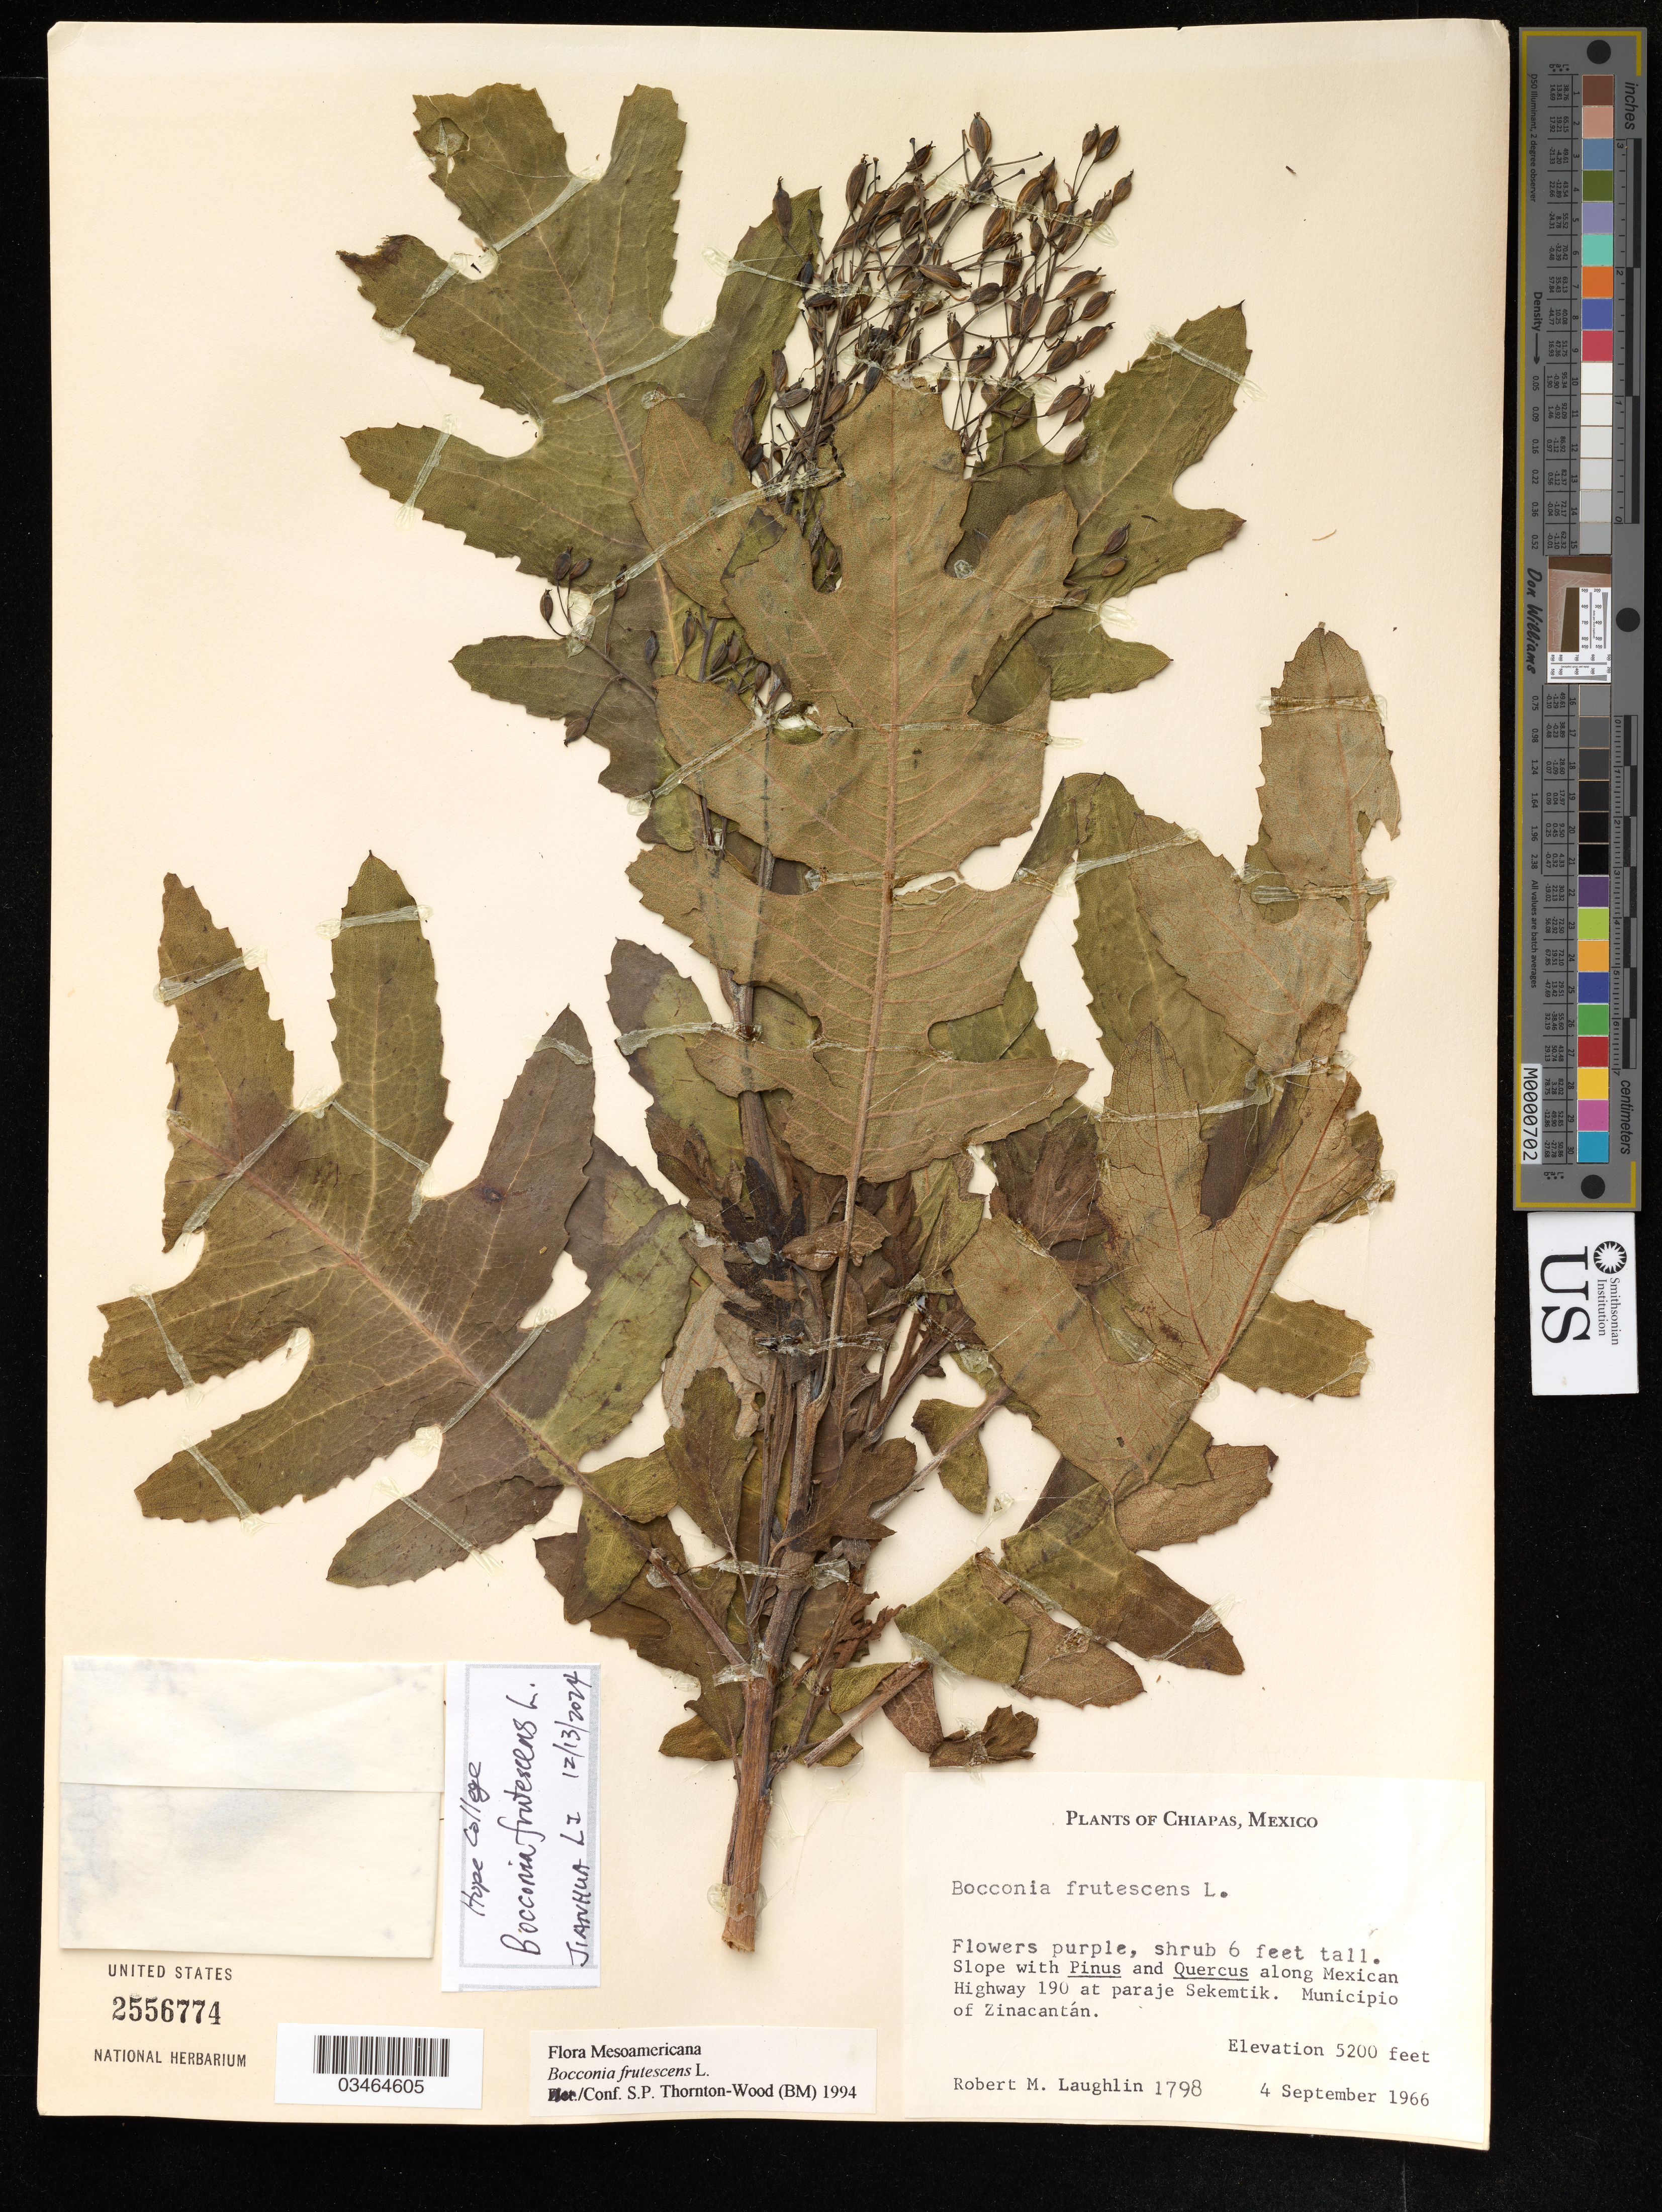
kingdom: Plantae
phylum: Tracheophyta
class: Magnoliopsida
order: Ranunculales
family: Papaveraceae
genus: Bocconia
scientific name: Bocconia frutescens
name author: L.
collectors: R. M. Laughlin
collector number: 1798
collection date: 1966-09-04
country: Mexico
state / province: Chiapas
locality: Along Mexican Highway 190 at paraje Sekemtik. Municipio of ZInacantán.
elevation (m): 1585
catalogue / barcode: US 2556774